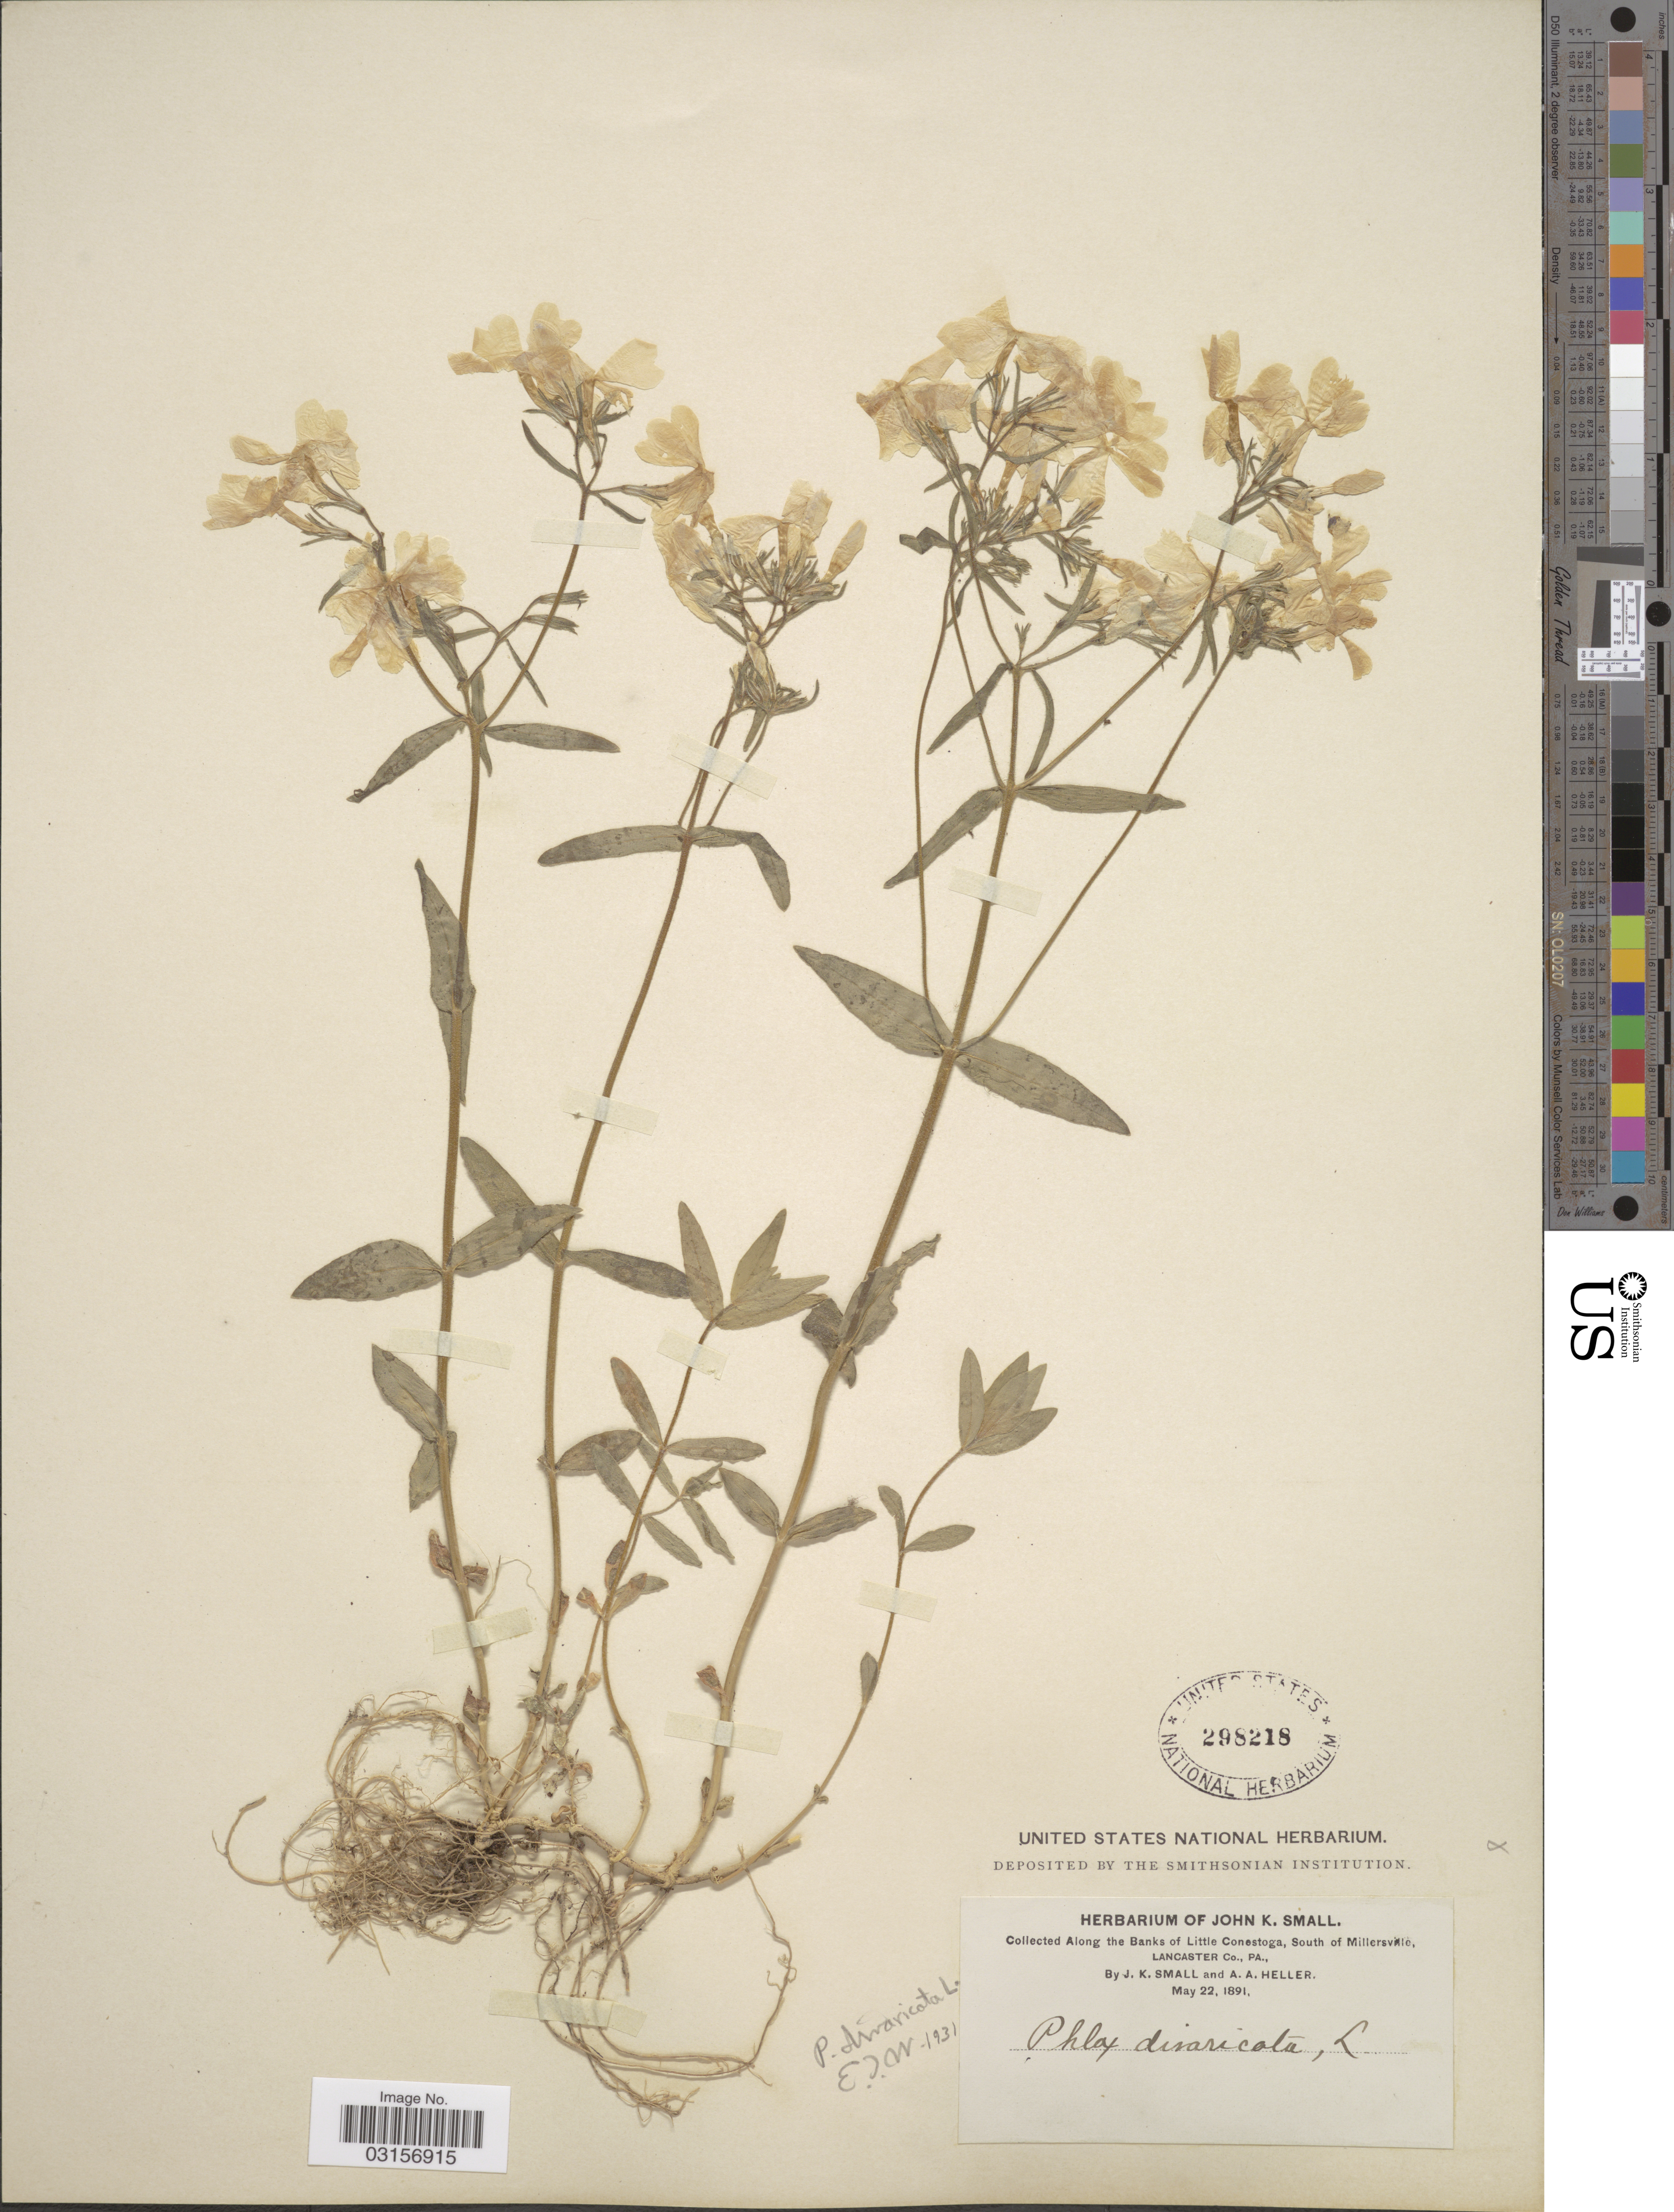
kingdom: Plantae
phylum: Tracheophyta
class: Magnoliopsida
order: Ericales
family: Polemoniaceae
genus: Phlox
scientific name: Phlox divaricata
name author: L.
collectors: J. K. Small & A. A. Heller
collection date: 1891-05-22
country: United States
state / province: Pennsylvania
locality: Along the Banks of Little Conestoga, South of Millersville, Lancaster Co.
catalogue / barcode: US 298218